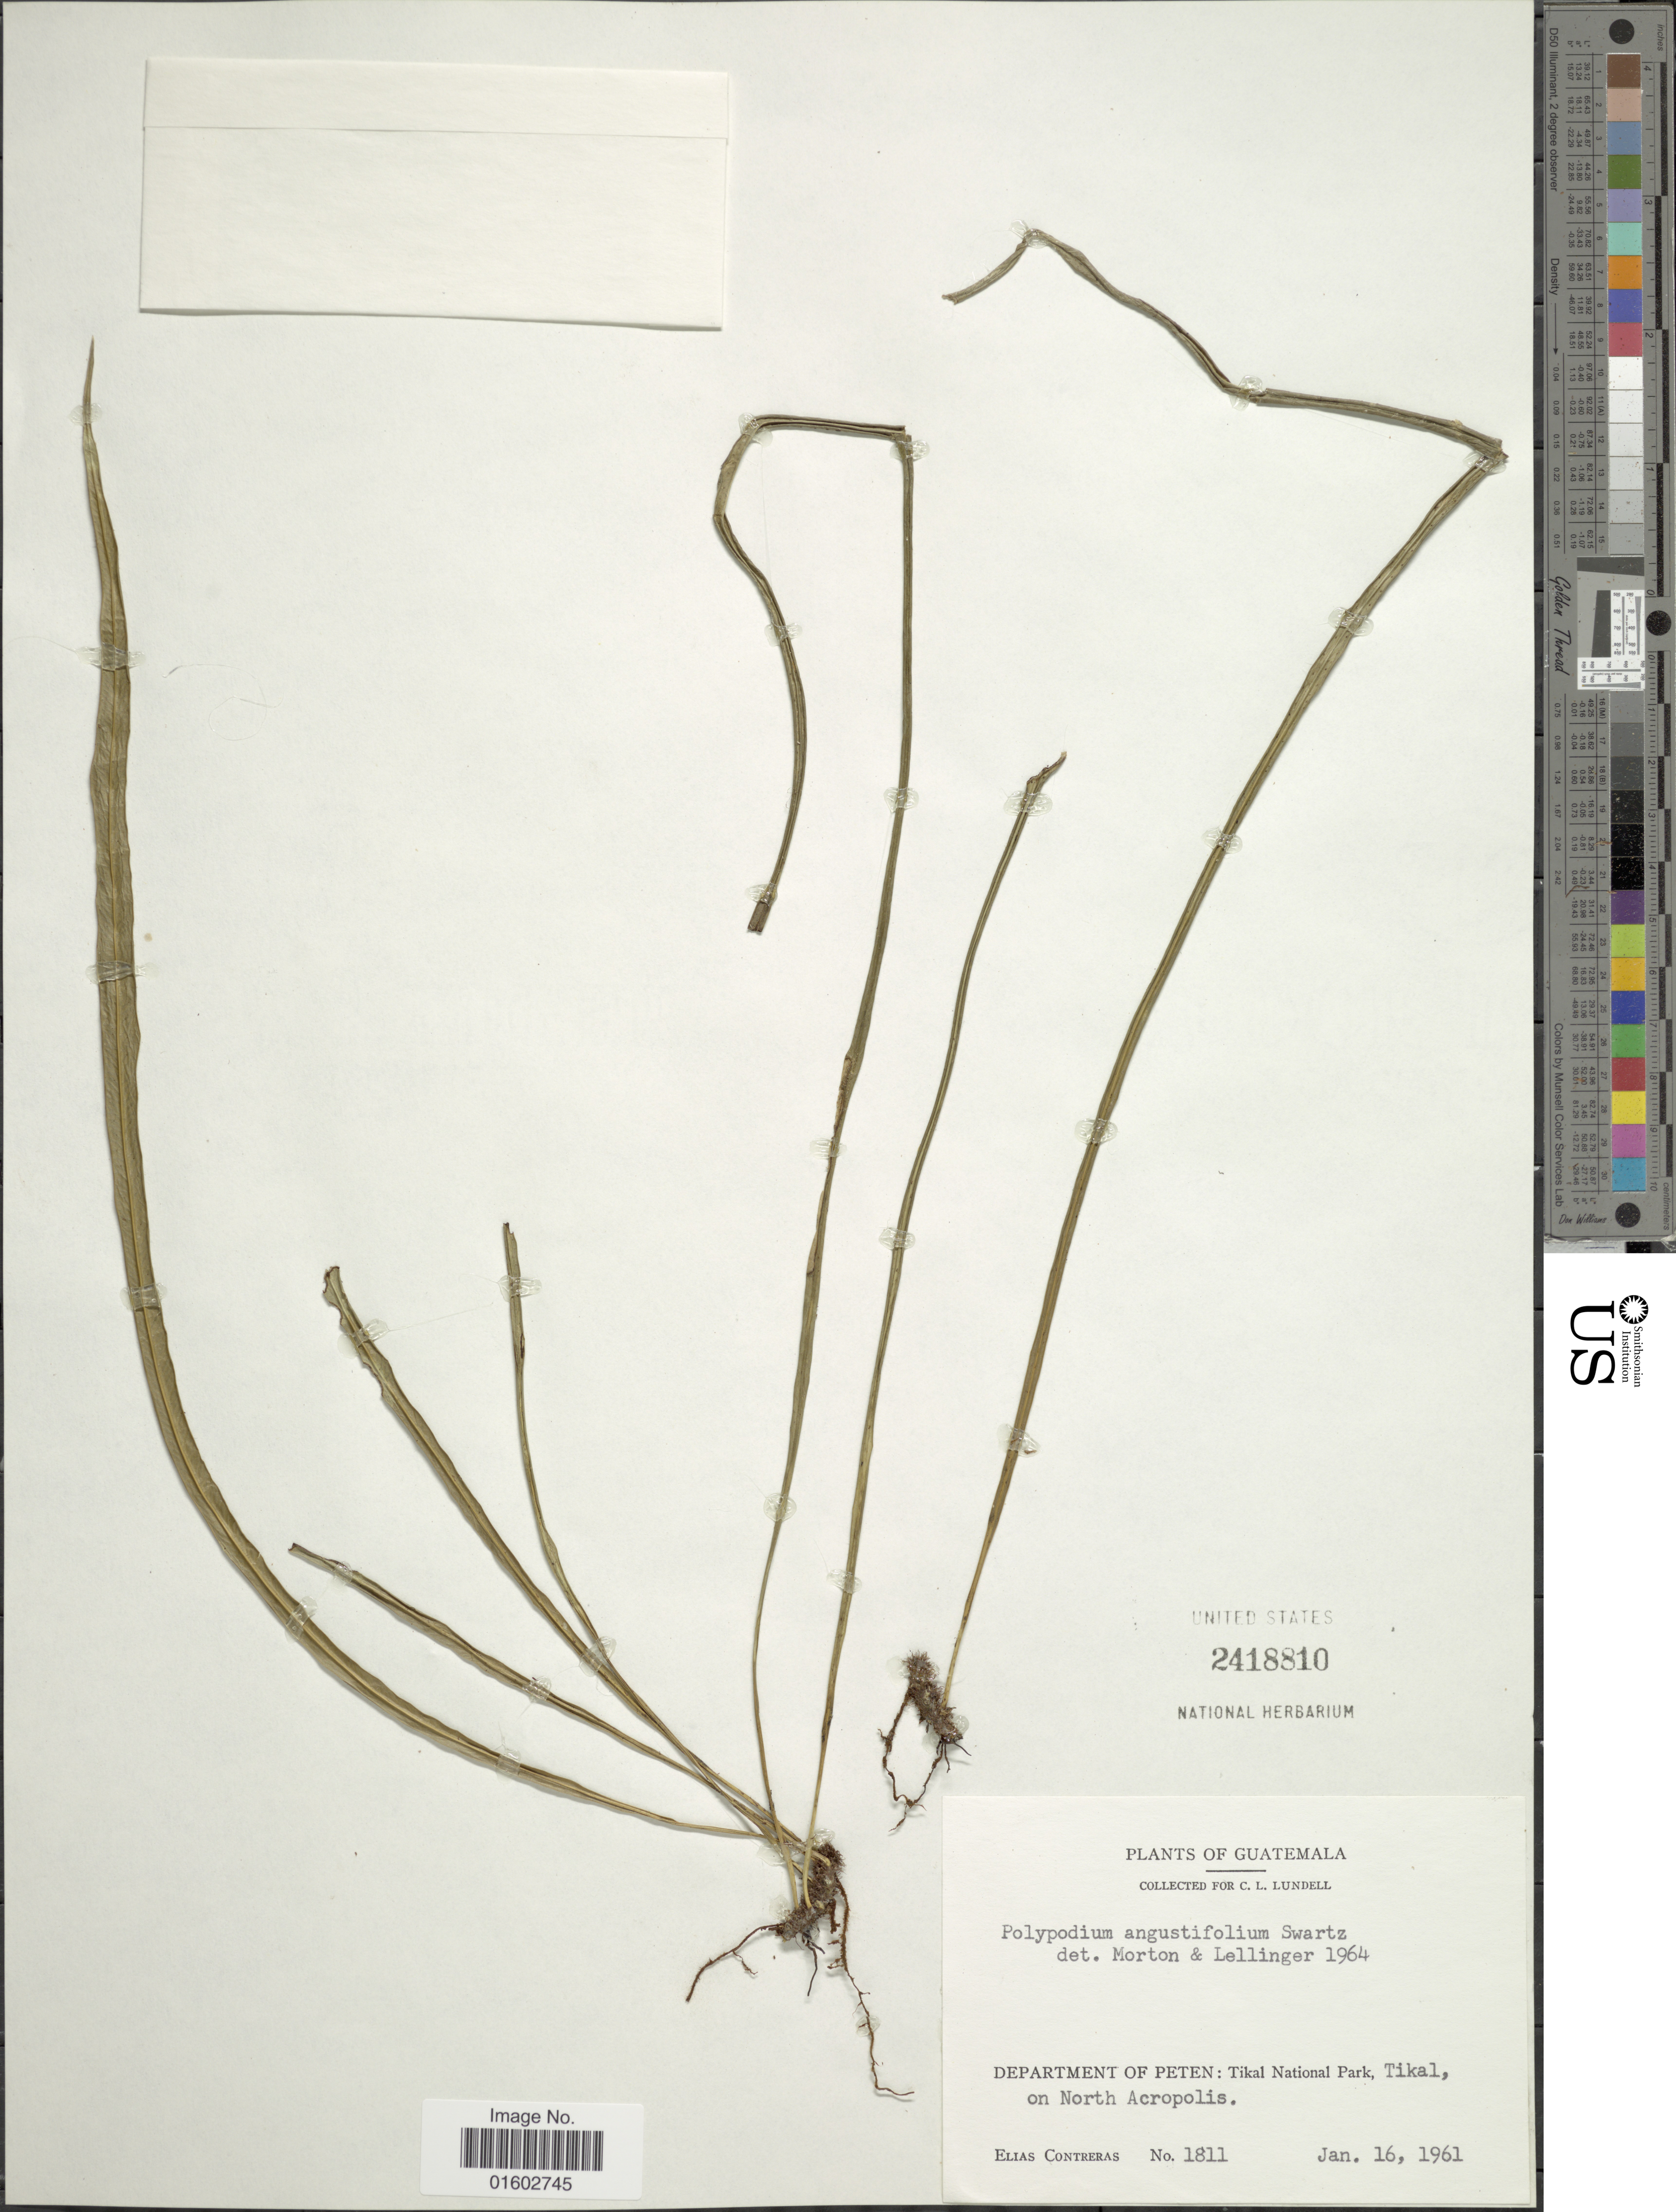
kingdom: Plantae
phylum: Tracheophyta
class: Polypodiopsida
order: Polypodiales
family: Polypodiaceae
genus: Campyloneurum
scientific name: Campyloneurum angustifolium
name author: (Sw.) Fée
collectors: E. Contreras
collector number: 1811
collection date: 1961-01-16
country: Guatemala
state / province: El Petén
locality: Department of Peten: Tikal National Park, Tikal on North Acropolis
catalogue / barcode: US 2418810